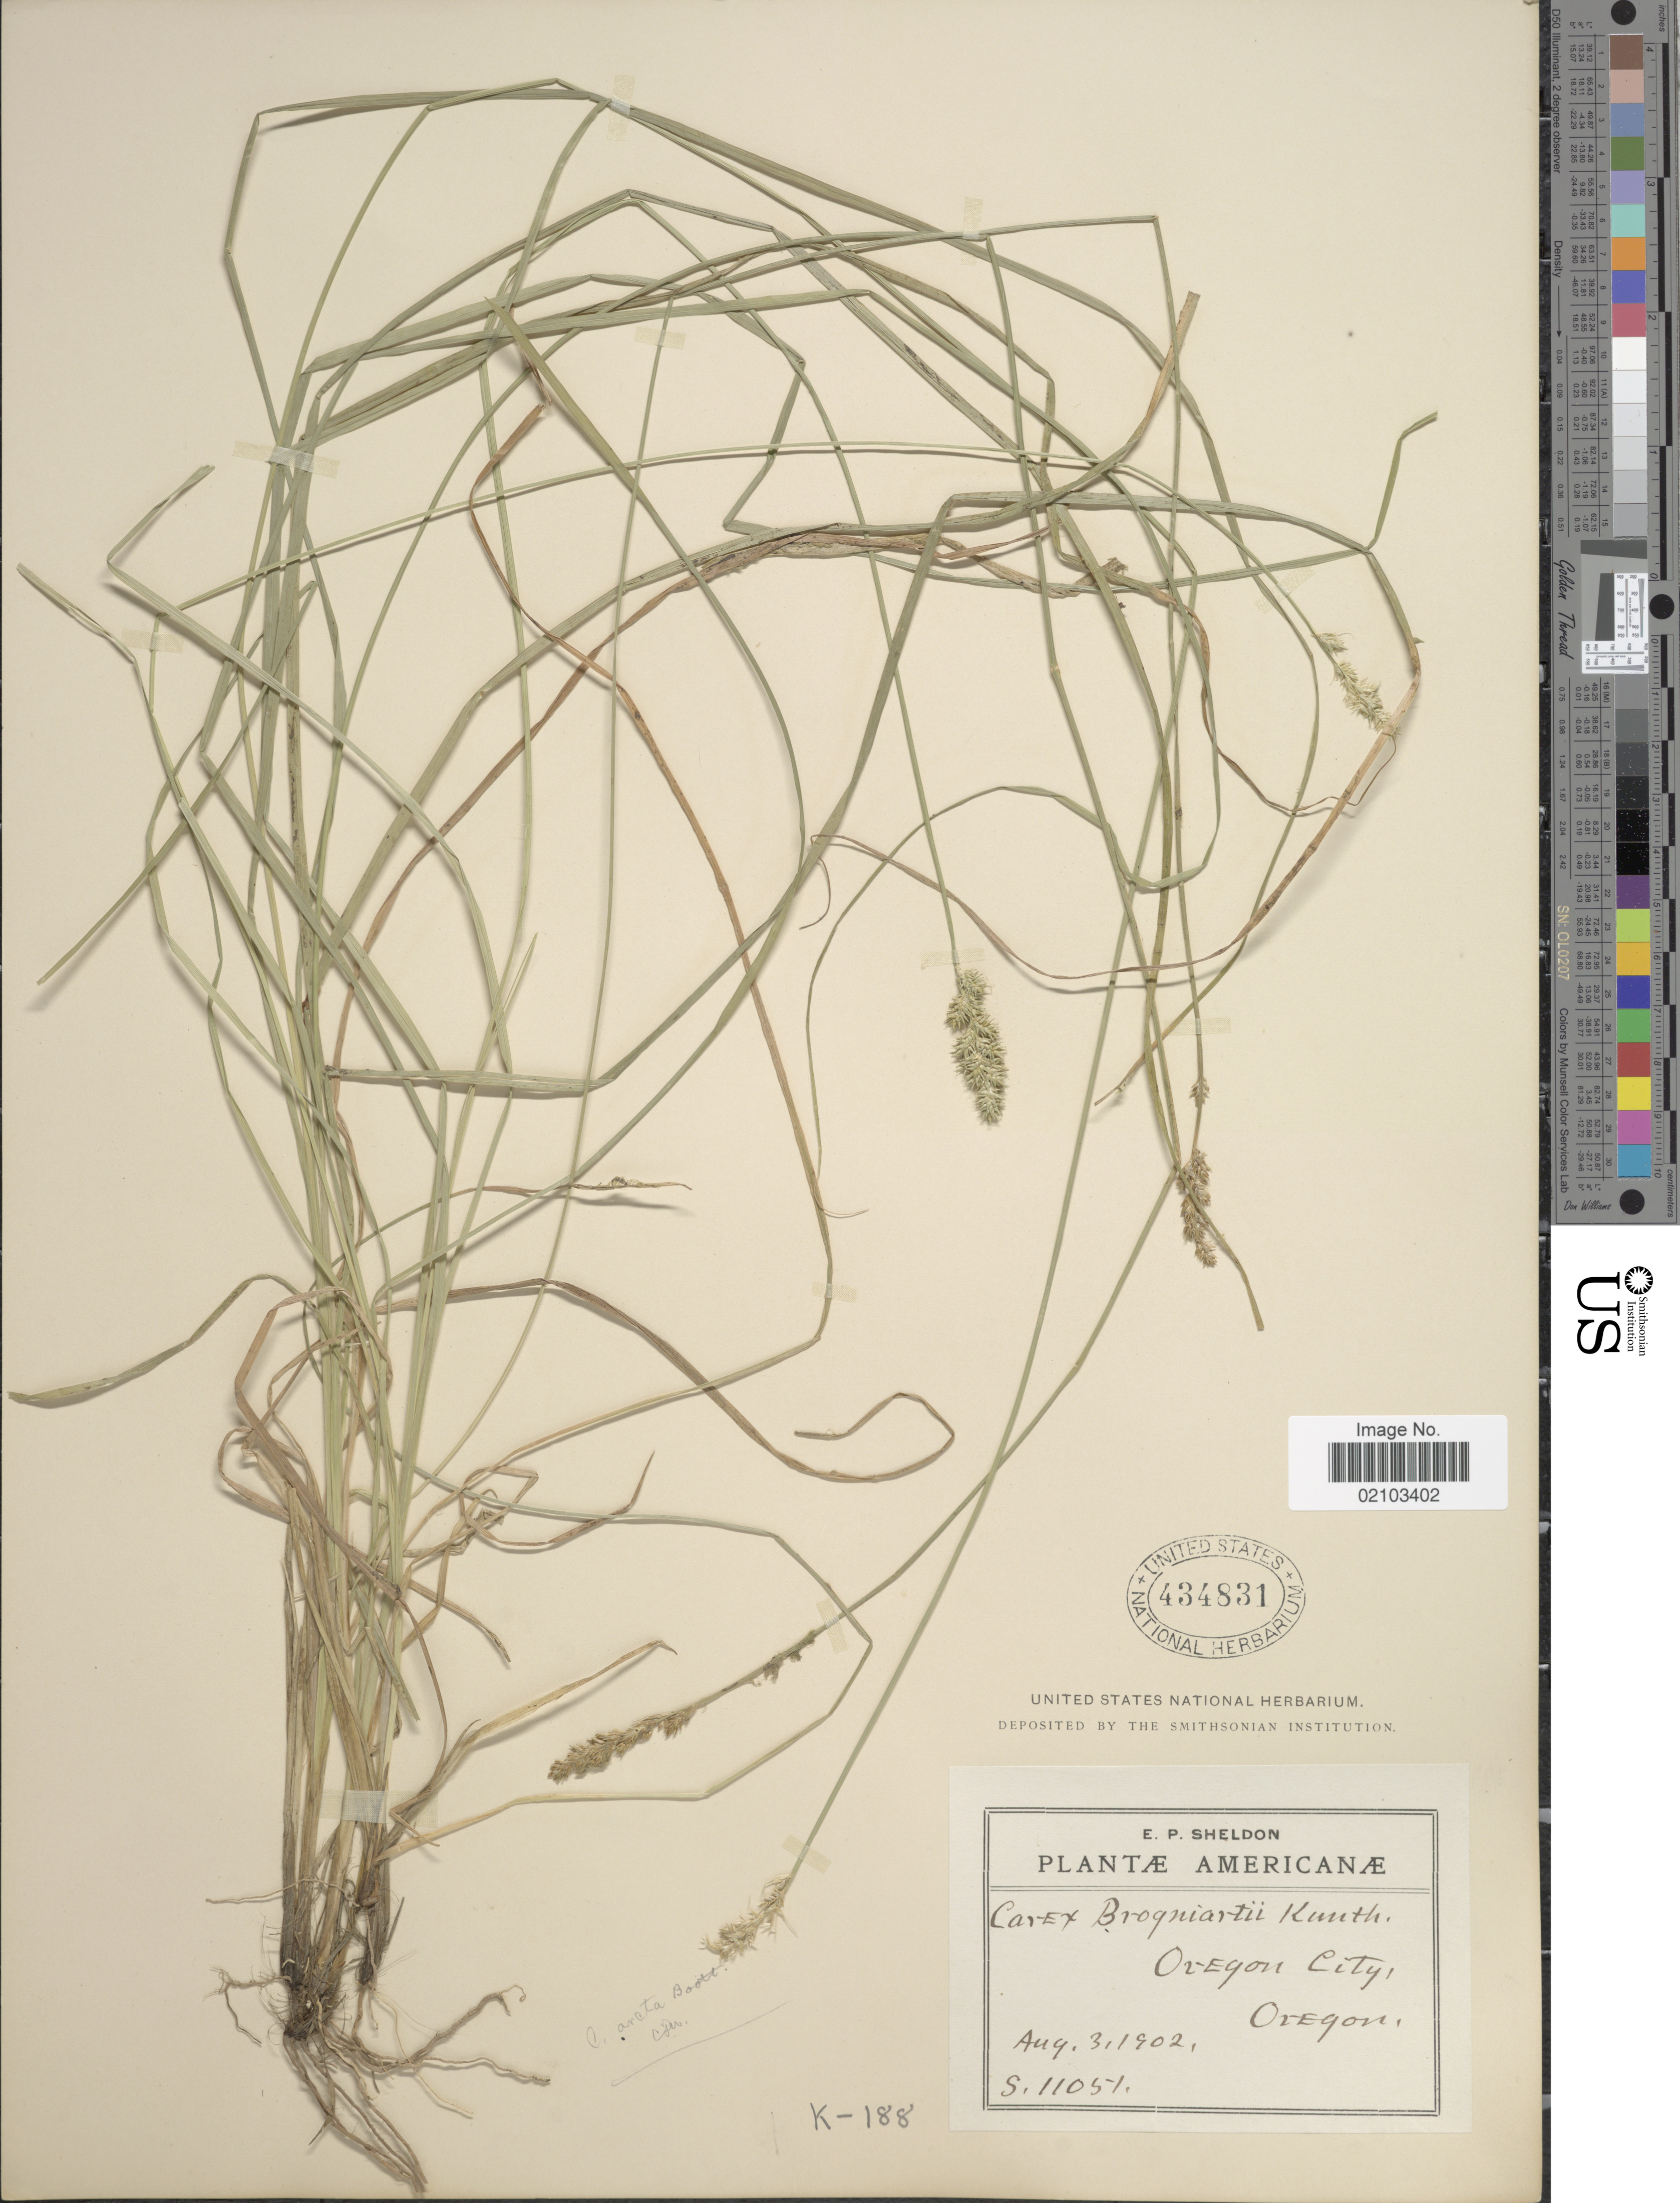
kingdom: Plantae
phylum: Tracheophyta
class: Liliopsida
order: Poales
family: Cyperaceae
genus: Carex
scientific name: Carex arcta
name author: Boott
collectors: E. P. Sheldon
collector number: S11051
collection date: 1902-08-03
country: United States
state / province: Oregon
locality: Americanae. Oregon City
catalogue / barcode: US 434831